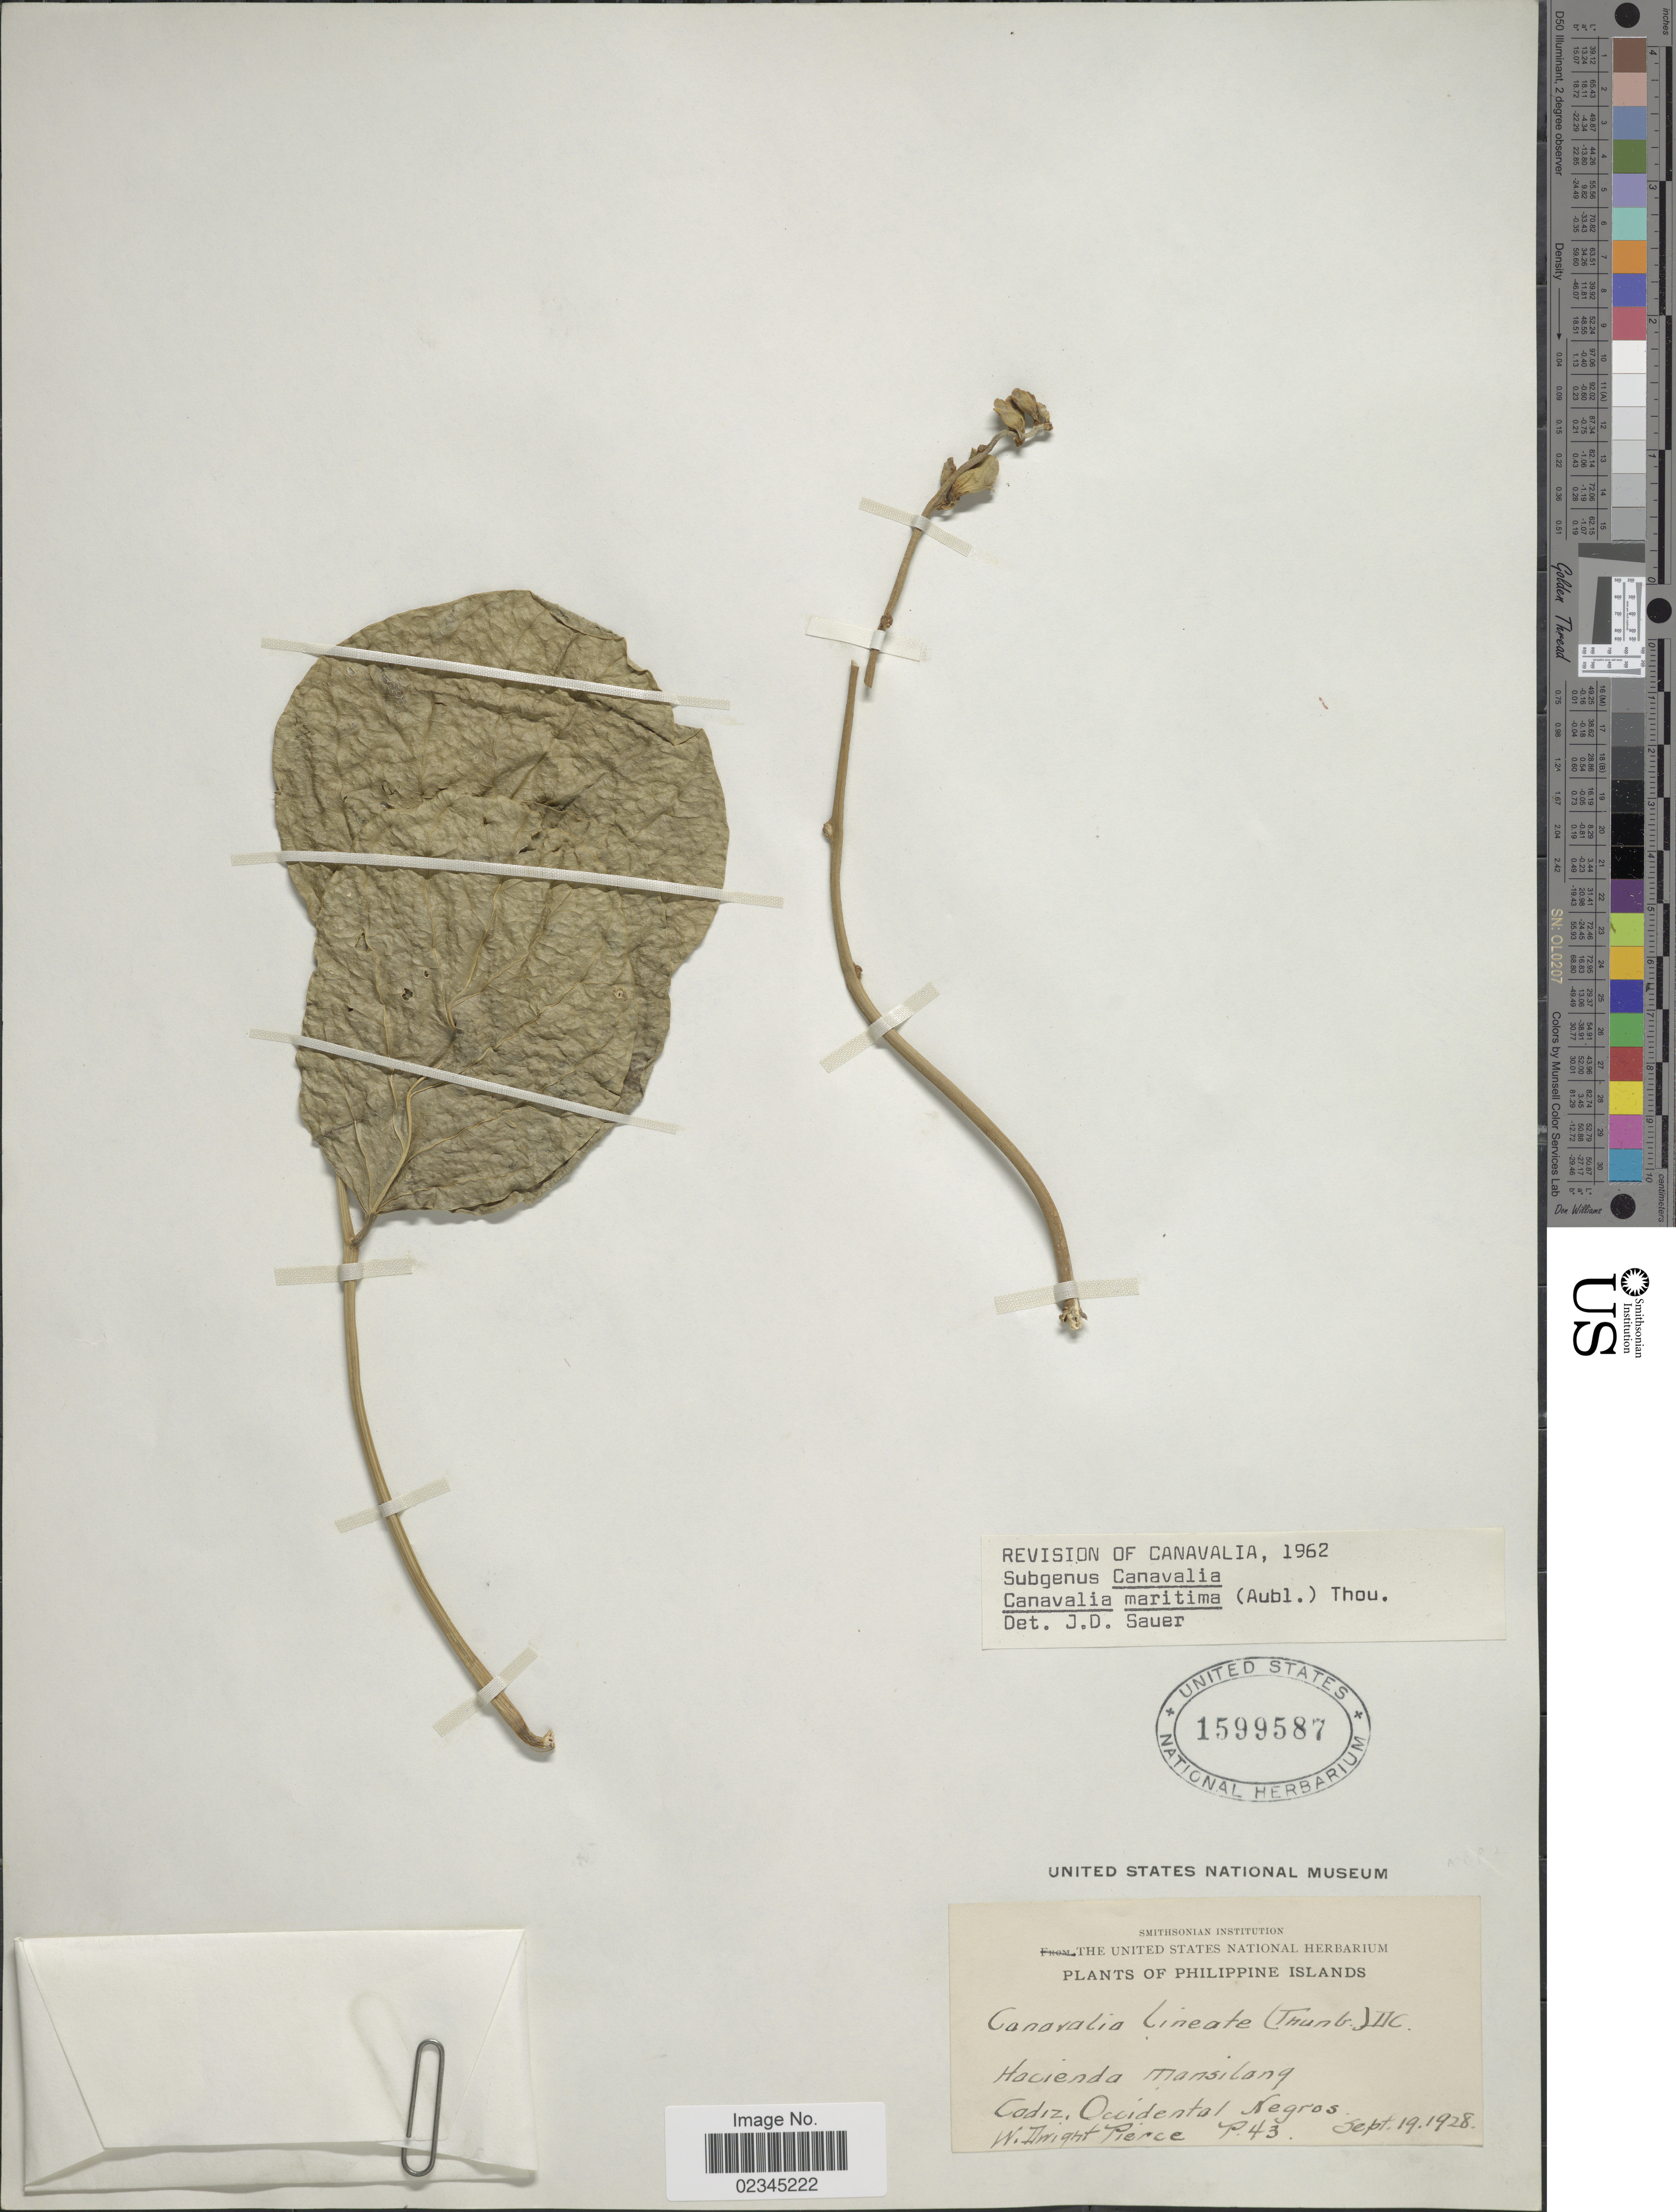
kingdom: Plantae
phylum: Tracheophyta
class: Magnoliopsida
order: Fabales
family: Fabaceae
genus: Canavalia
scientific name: Canavalia rosea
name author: (Sw.) DC.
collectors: W. Pierce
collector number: P43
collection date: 1928-09-19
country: Philippines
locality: Hacienda Mansilang, Codiz, Occidental, Negros.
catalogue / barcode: US 1599587